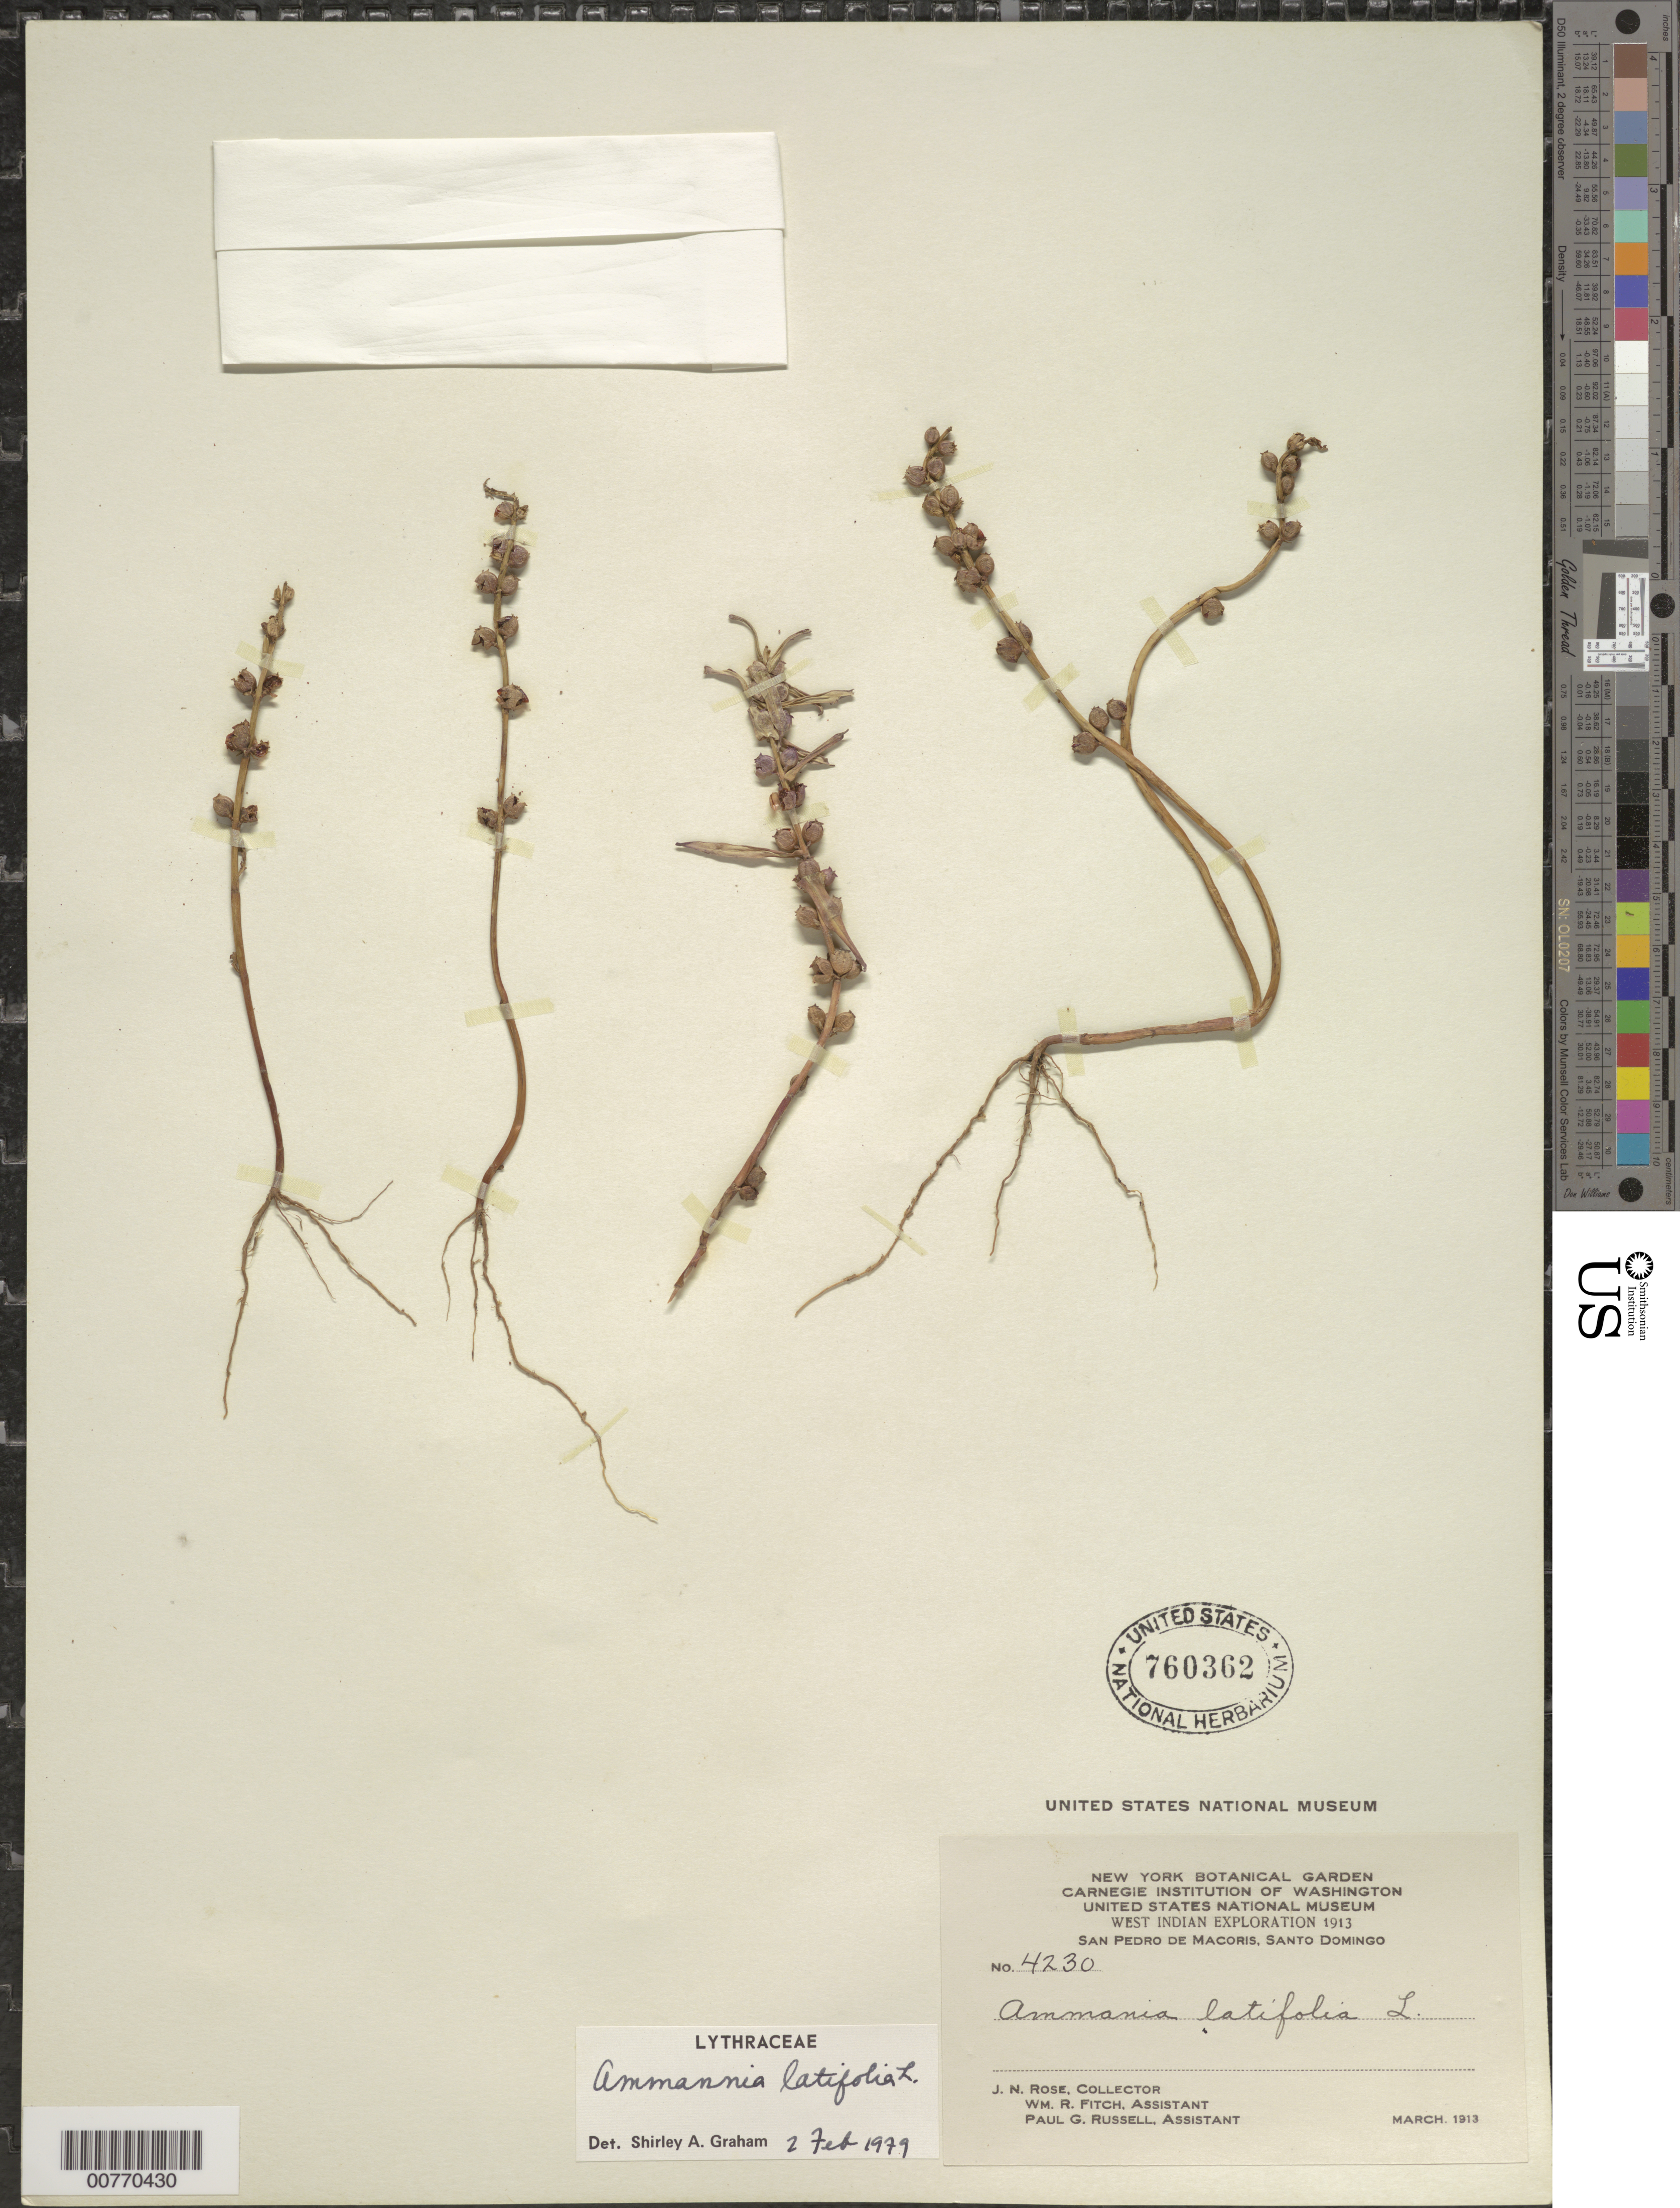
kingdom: Plantae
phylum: Tracheophyta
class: Magnoliopsida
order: Myrtales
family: Lythraceae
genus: Ammannia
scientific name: Ammannia latifolia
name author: L.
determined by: Graham, Shirley Ann Tousch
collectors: J. N. Rose, W. R. Fitch & P. G. Russell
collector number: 4230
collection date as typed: Mar 1913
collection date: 1913-03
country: Dominican Republic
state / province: San Pedro de Macoris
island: Hispaniola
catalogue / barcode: US 760362